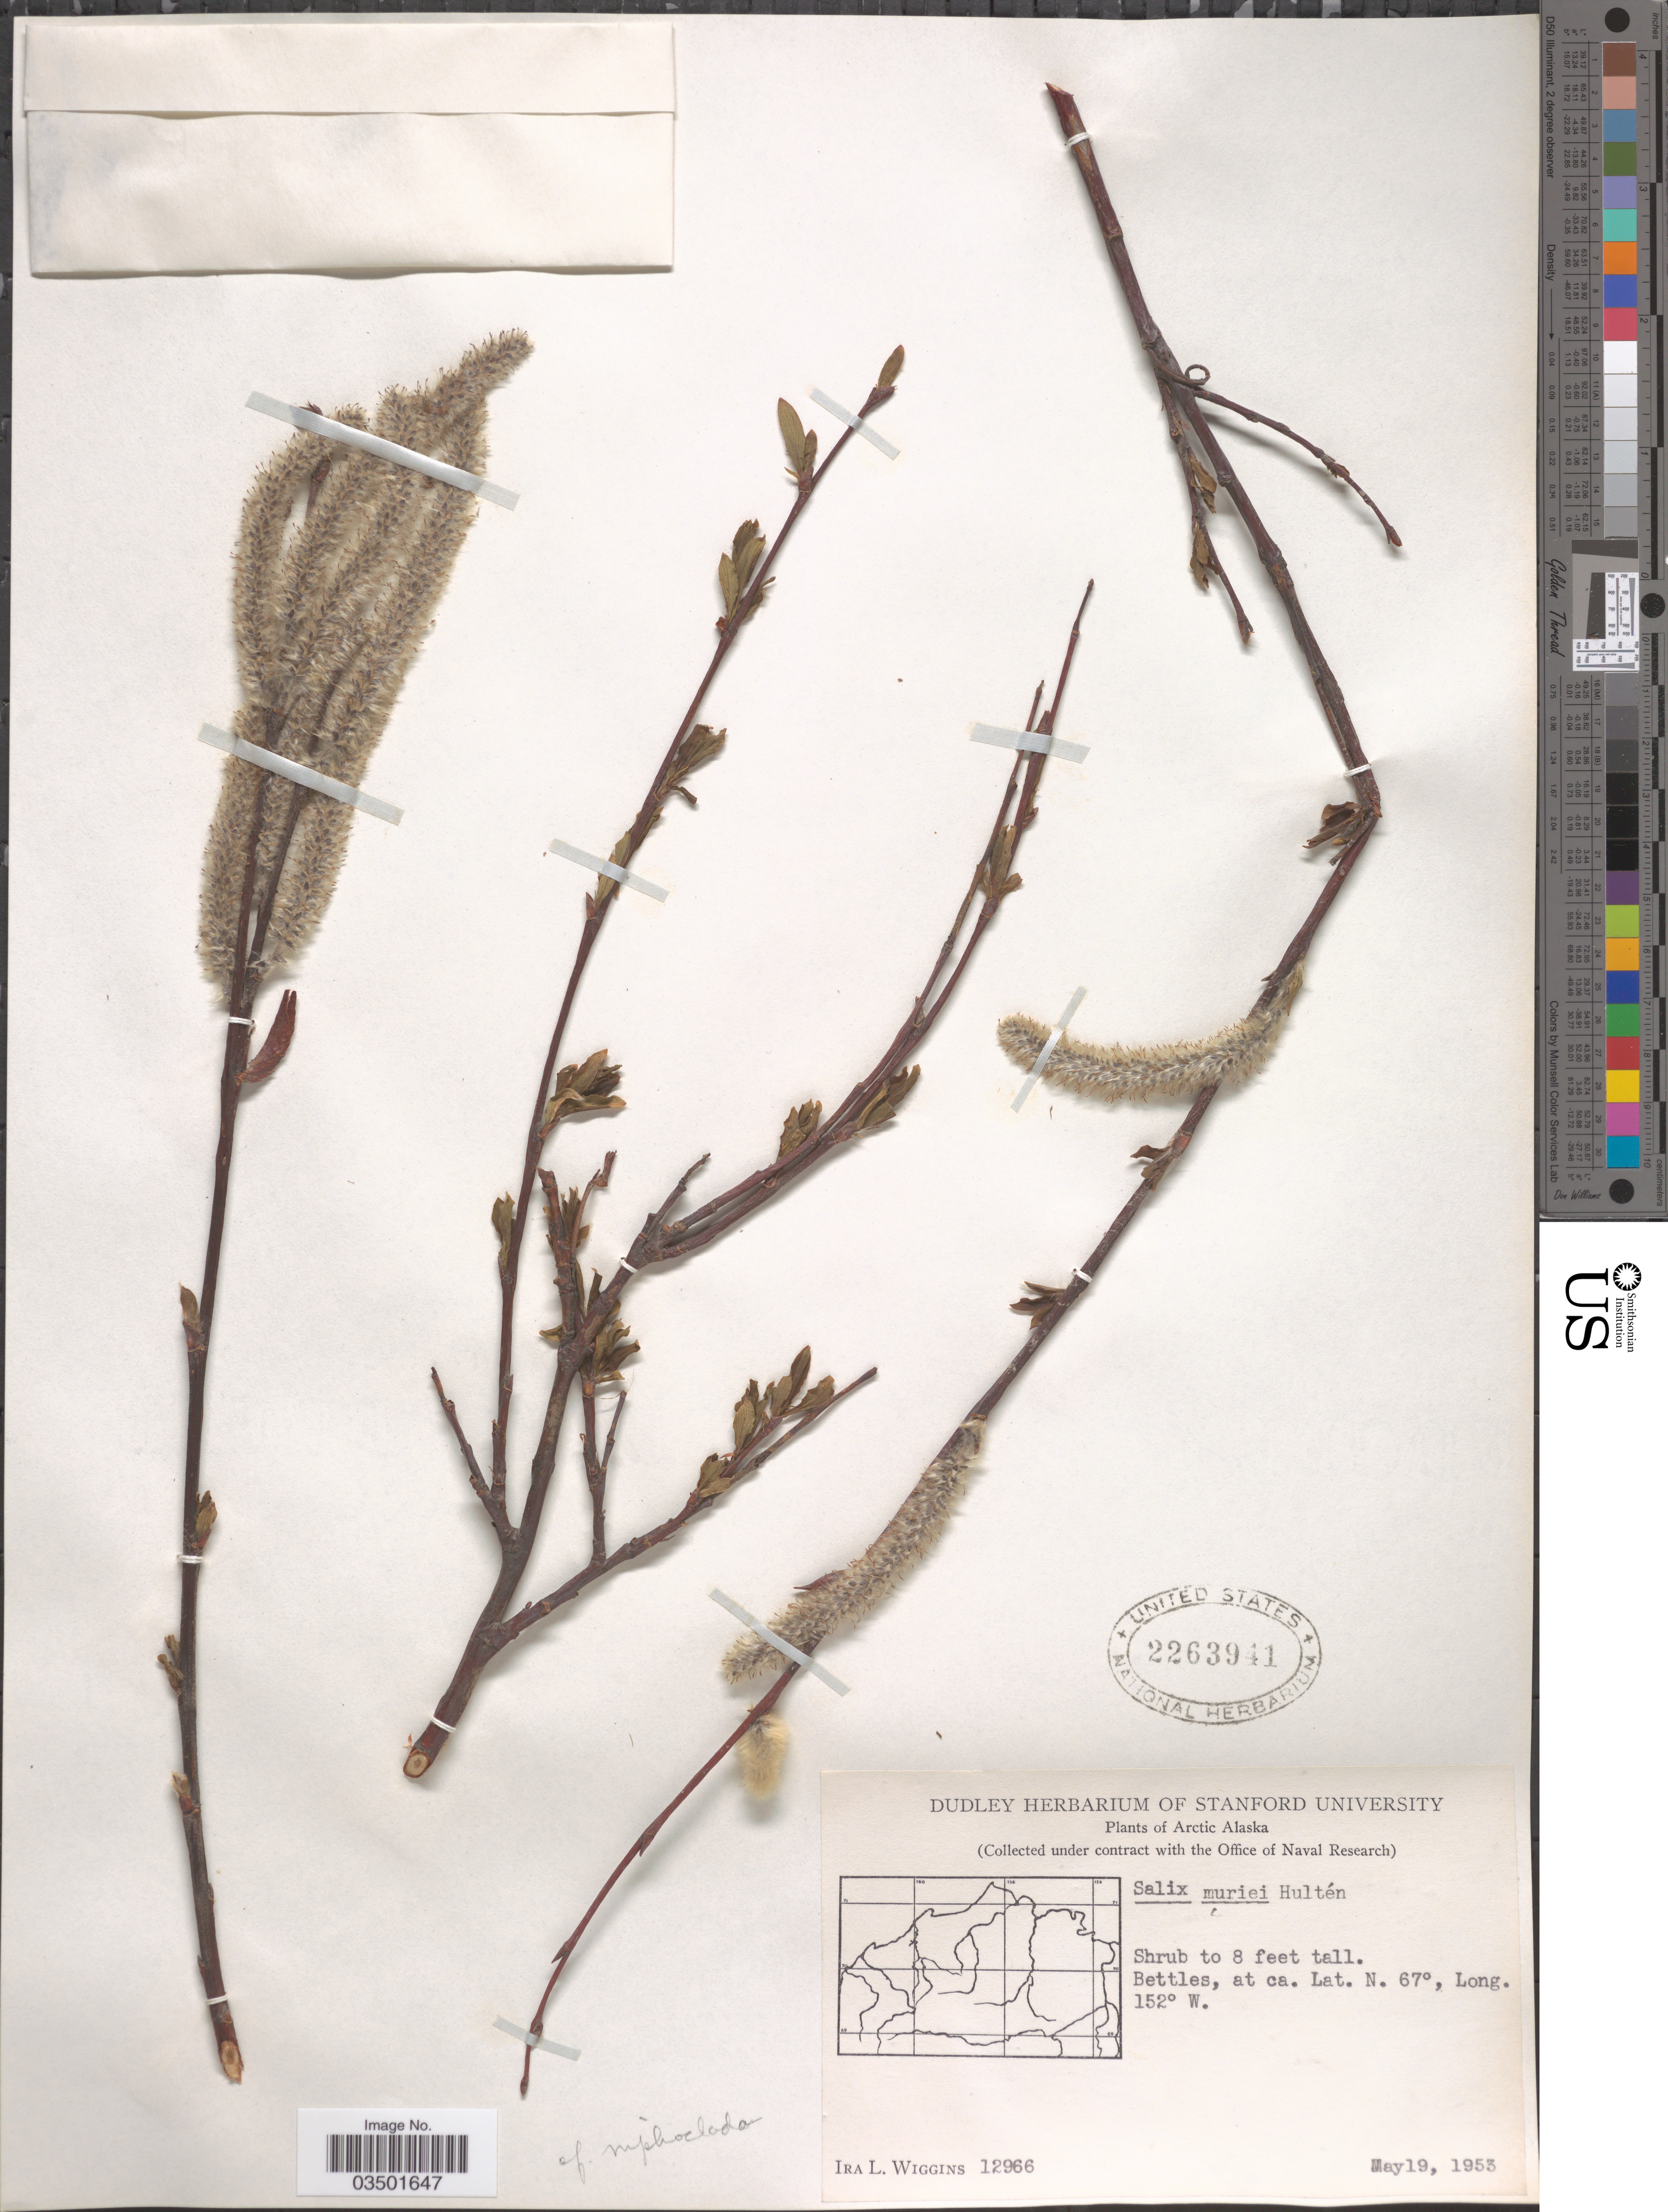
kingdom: Plantae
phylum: Tracheophyta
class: Magnoliopsida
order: Malpighiales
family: Salicaceae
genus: Salix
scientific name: Salix niphoclada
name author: Rydb.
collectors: I. L. Wiggins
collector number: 12966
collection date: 1953-05-19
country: United States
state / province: Alaska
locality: Arctic Alaska. Bettles.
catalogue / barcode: US 2263941